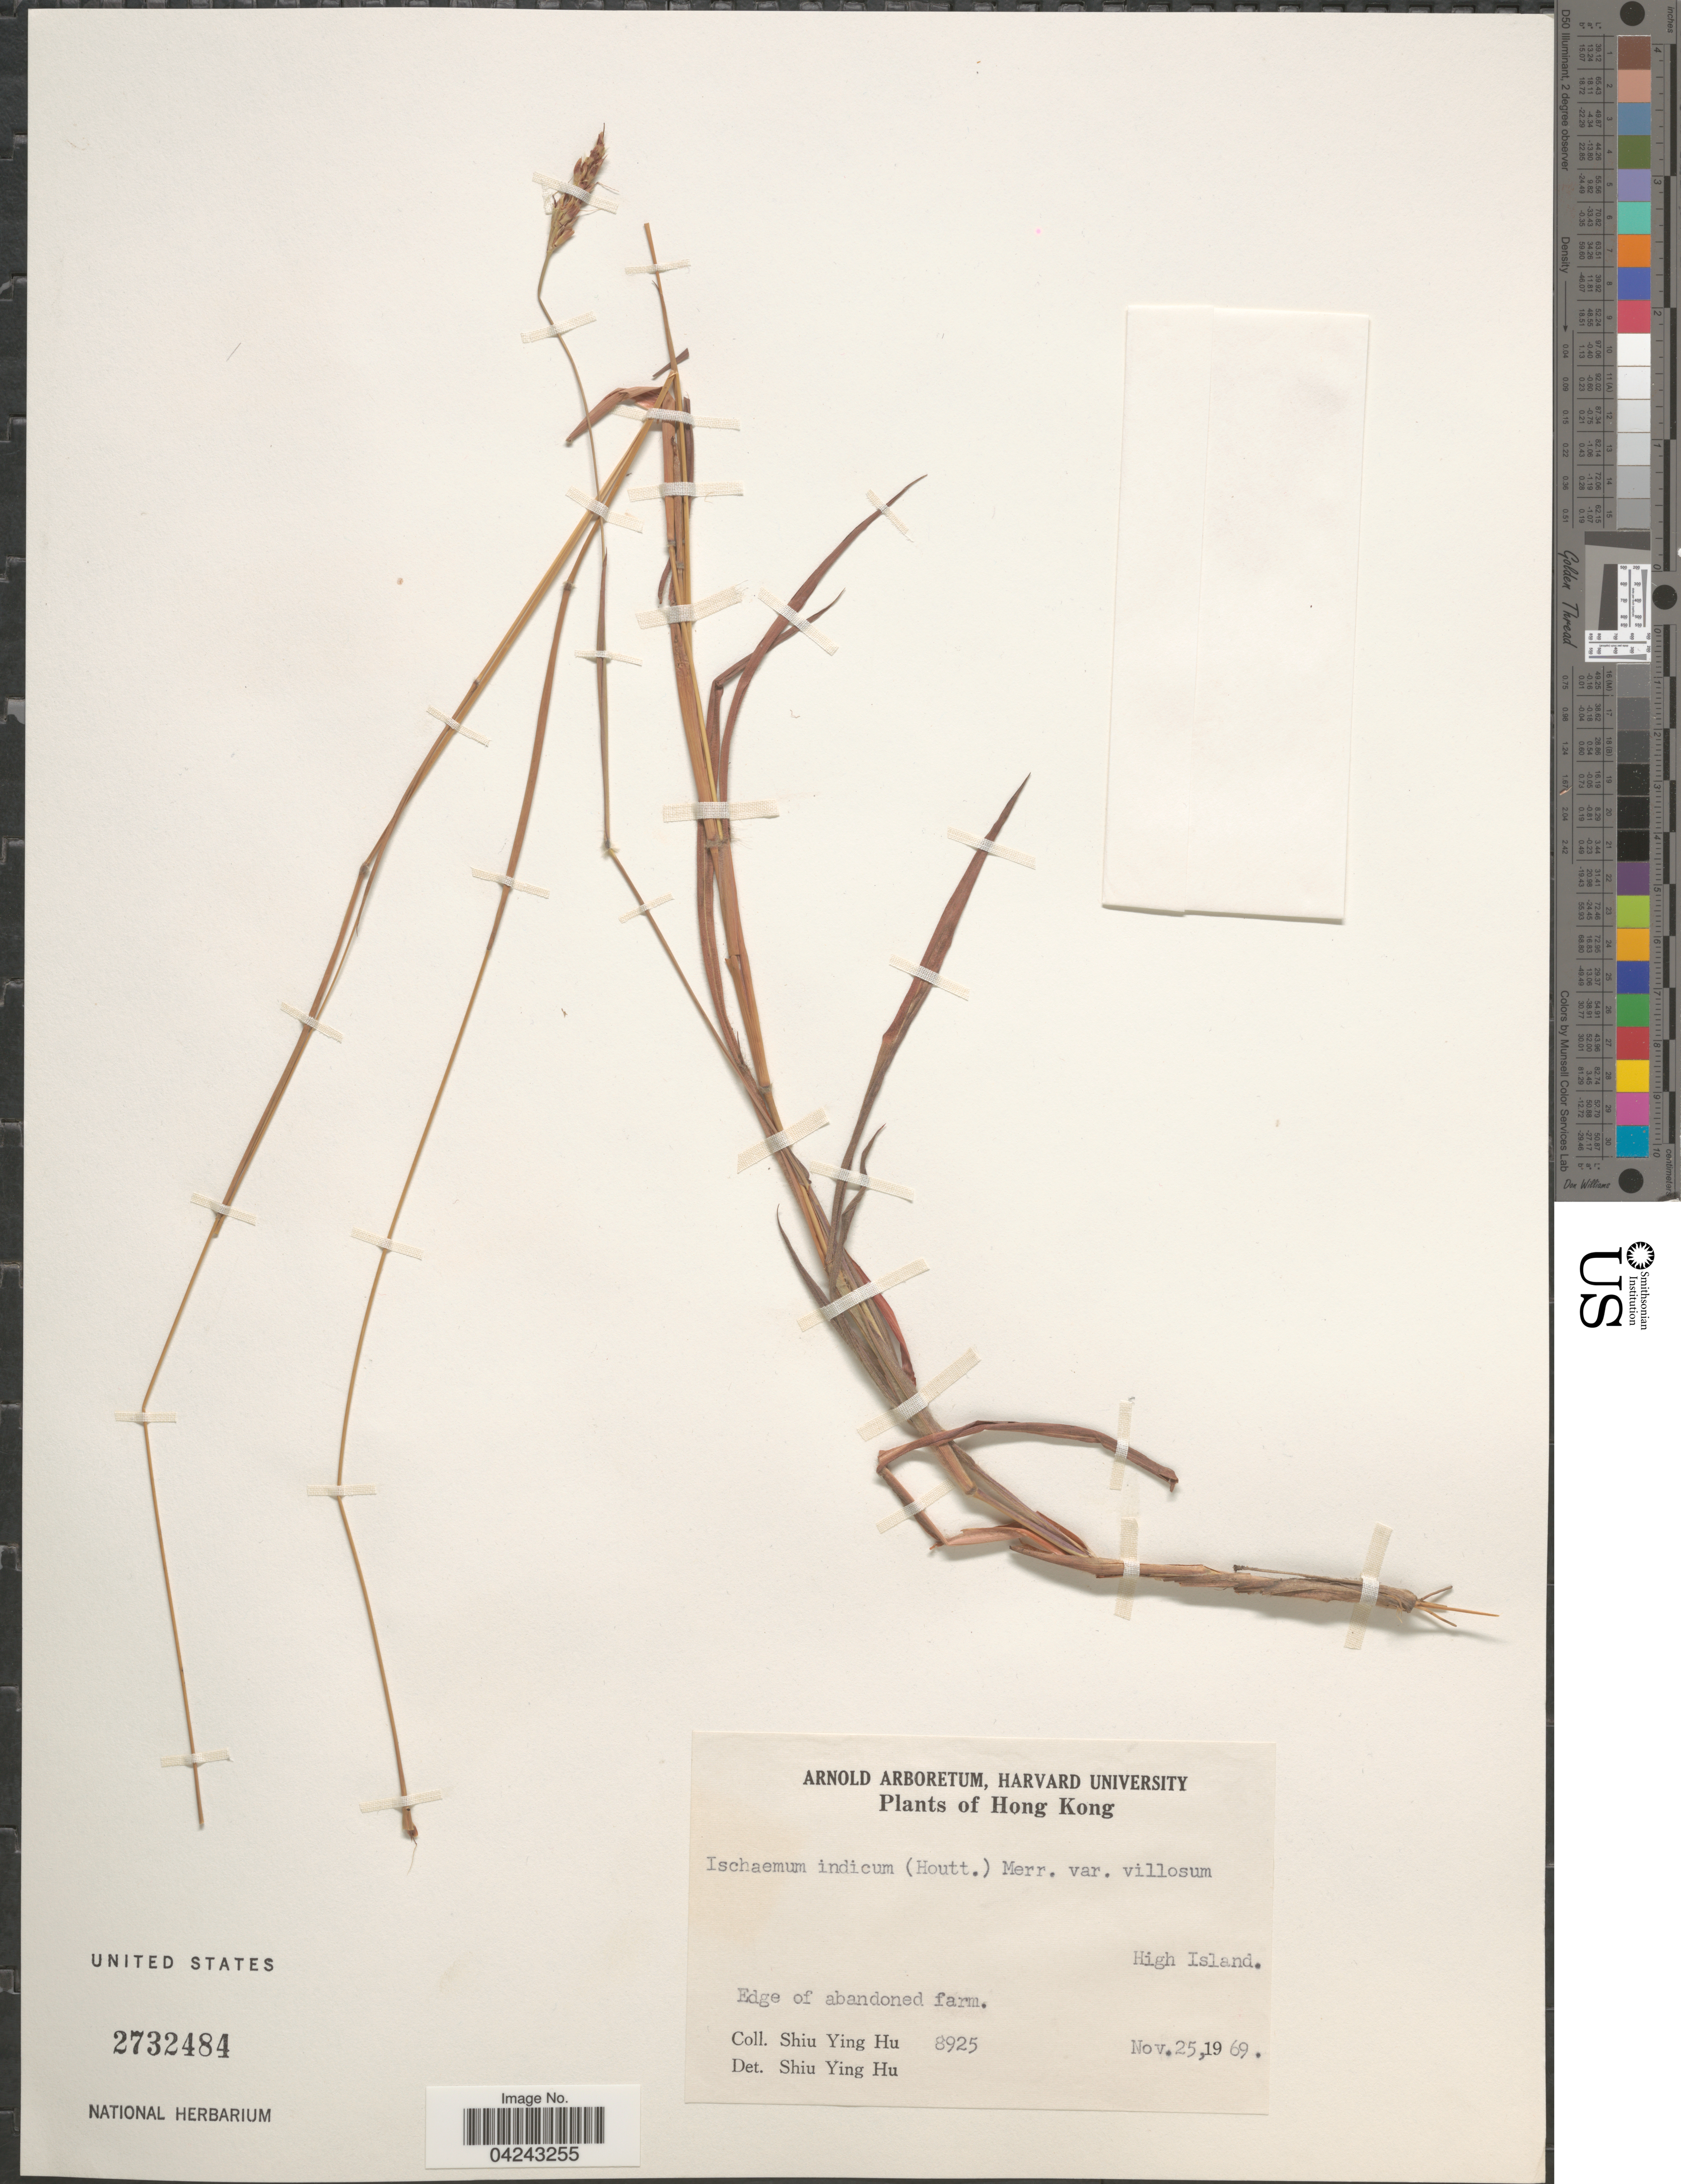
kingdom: Plantae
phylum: Tracheophyta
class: Liliopsida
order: Poales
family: Poaceae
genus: Ischaemum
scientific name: Ischaemum ciliare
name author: Retz.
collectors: S. Y. Hu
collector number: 8925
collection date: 1969-11-25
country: China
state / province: Hong Kong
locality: High Island.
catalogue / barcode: US 2732484